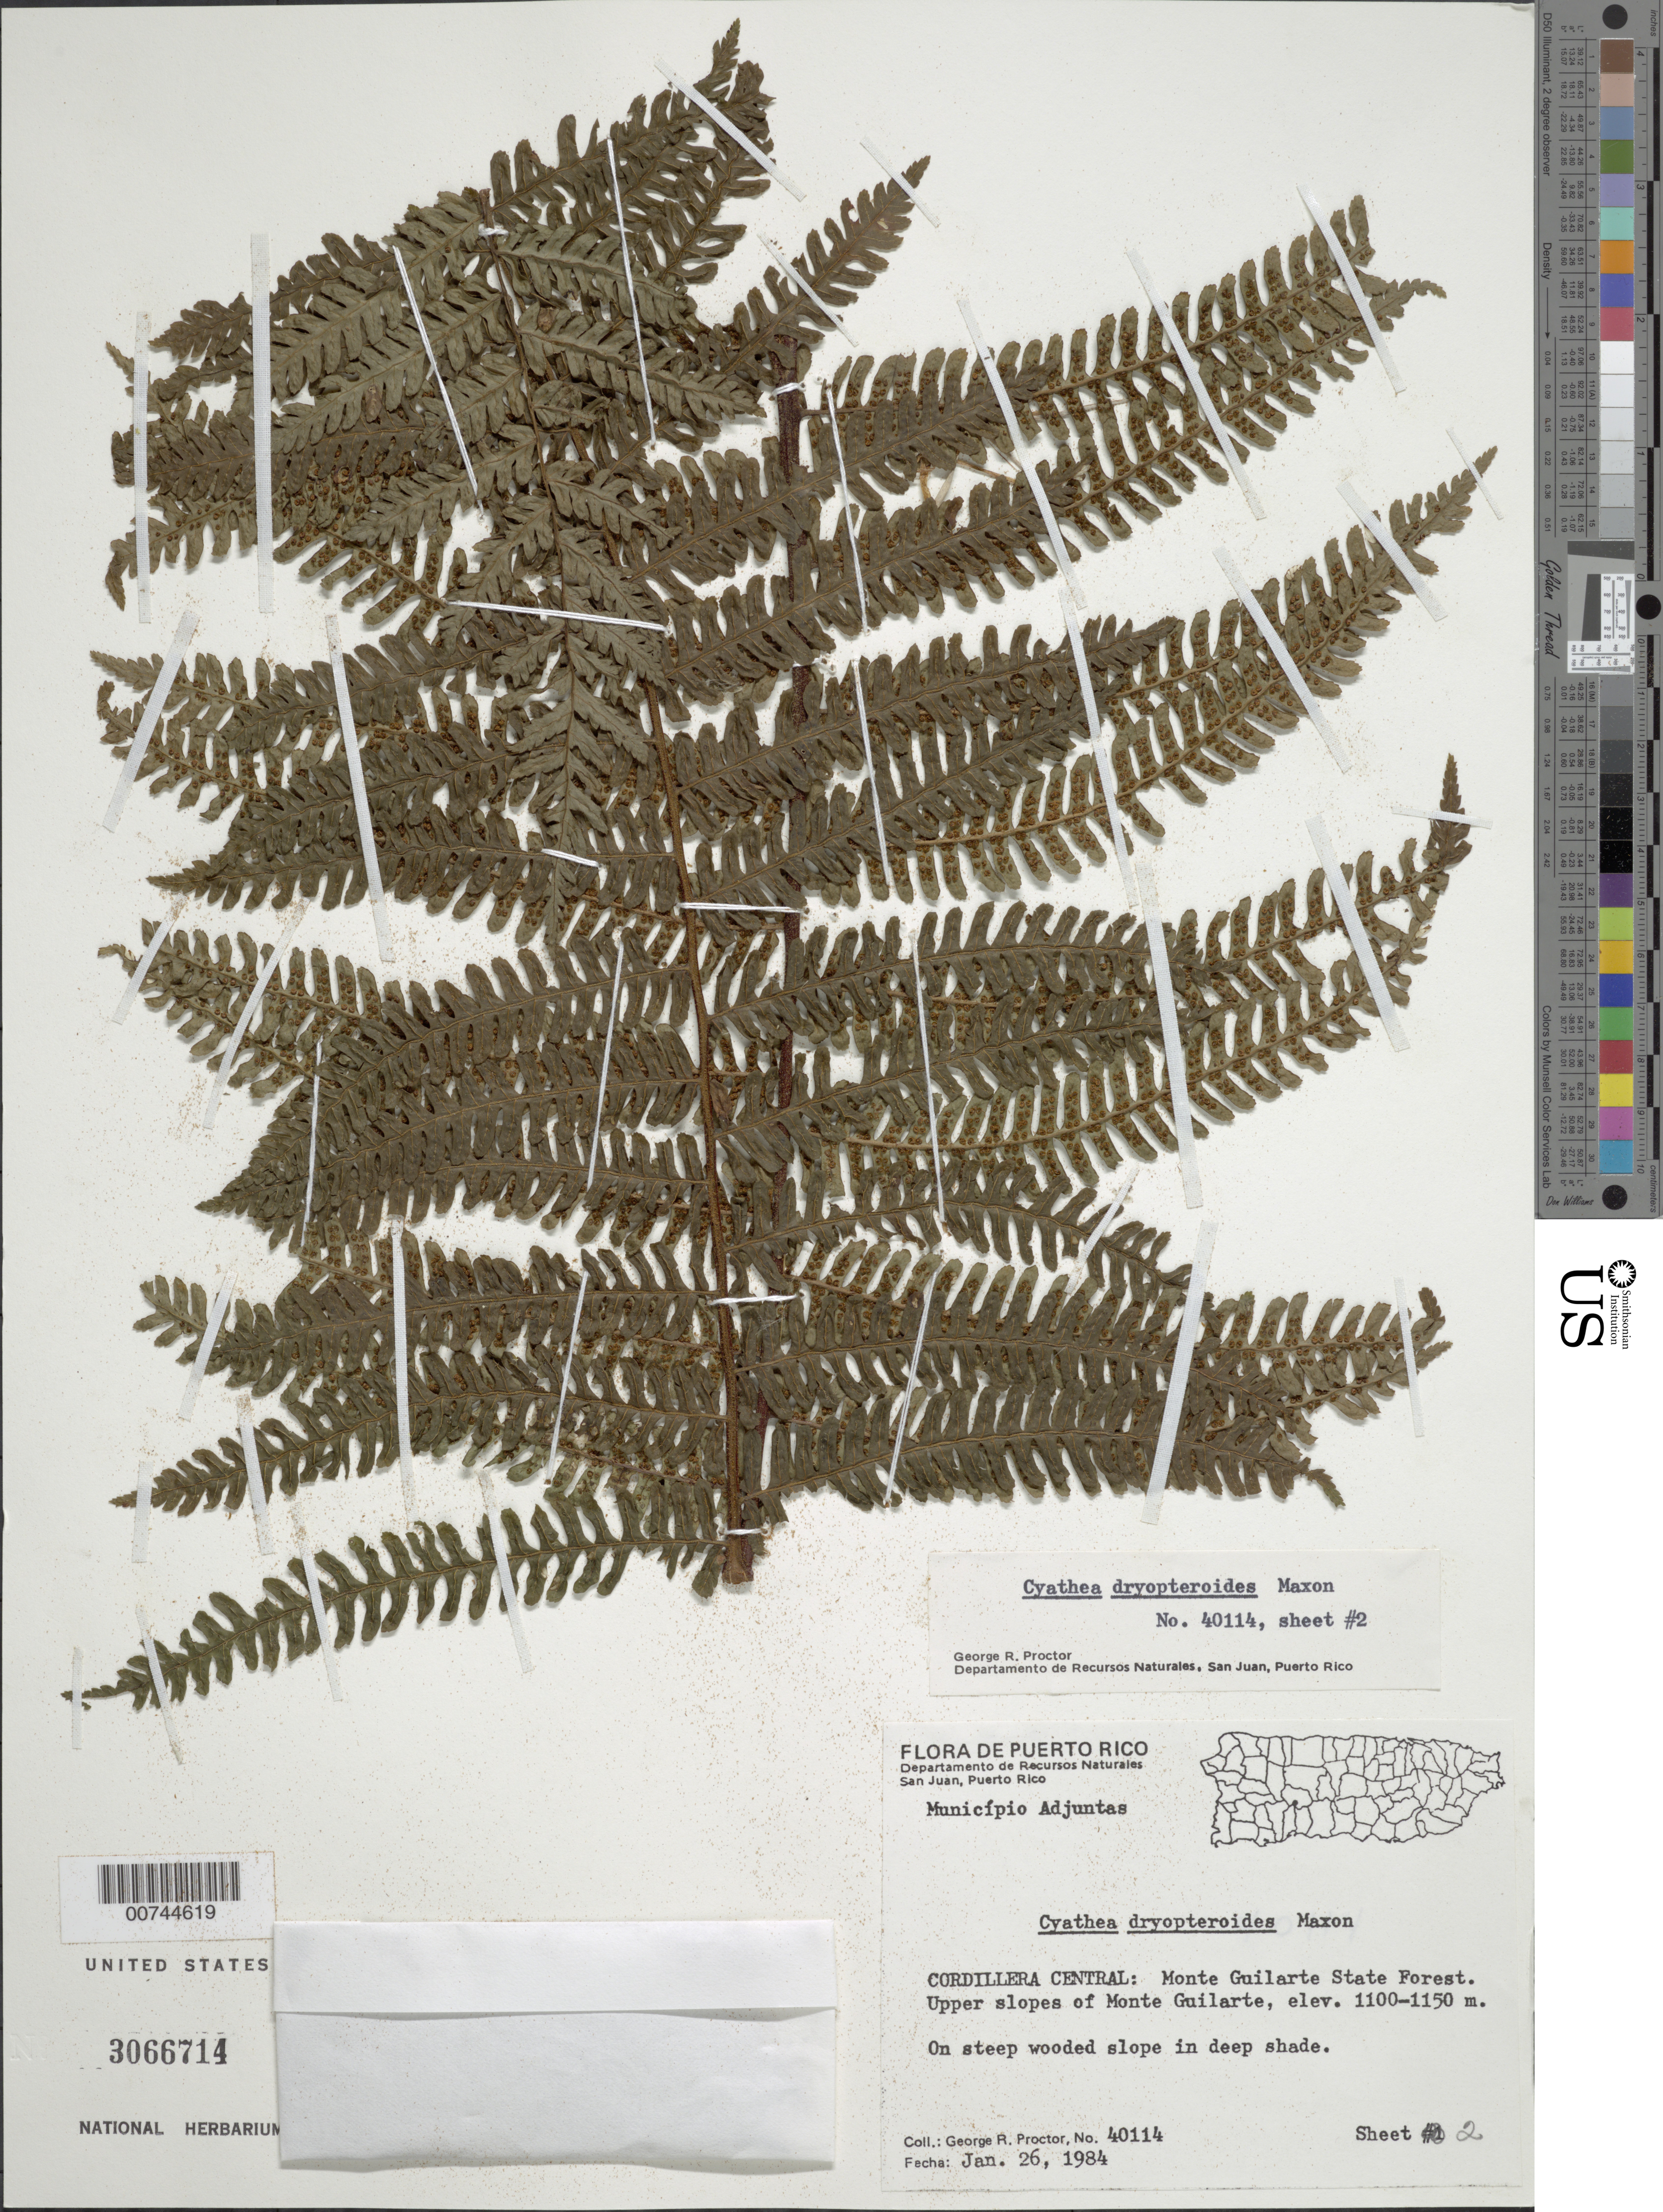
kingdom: Plantae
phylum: Tracheophyta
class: Polypodiopsida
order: Cyatheales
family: Cyatheaceae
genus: Alsophila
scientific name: Alsophila dryopteroides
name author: (Maxon) R.M. Tryon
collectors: G. R. Proctor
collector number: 40114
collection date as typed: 26 Jan 1984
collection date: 1984-01-26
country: Puerto Rico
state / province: Adjuntas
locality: Cordillera Central: Monte Guilarte State Forest. Upper slopes of Monte Guilarte. Municipio Adjuntas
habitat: On steep wooded slope in deep shade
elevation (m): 1100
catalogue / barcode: US 3066714